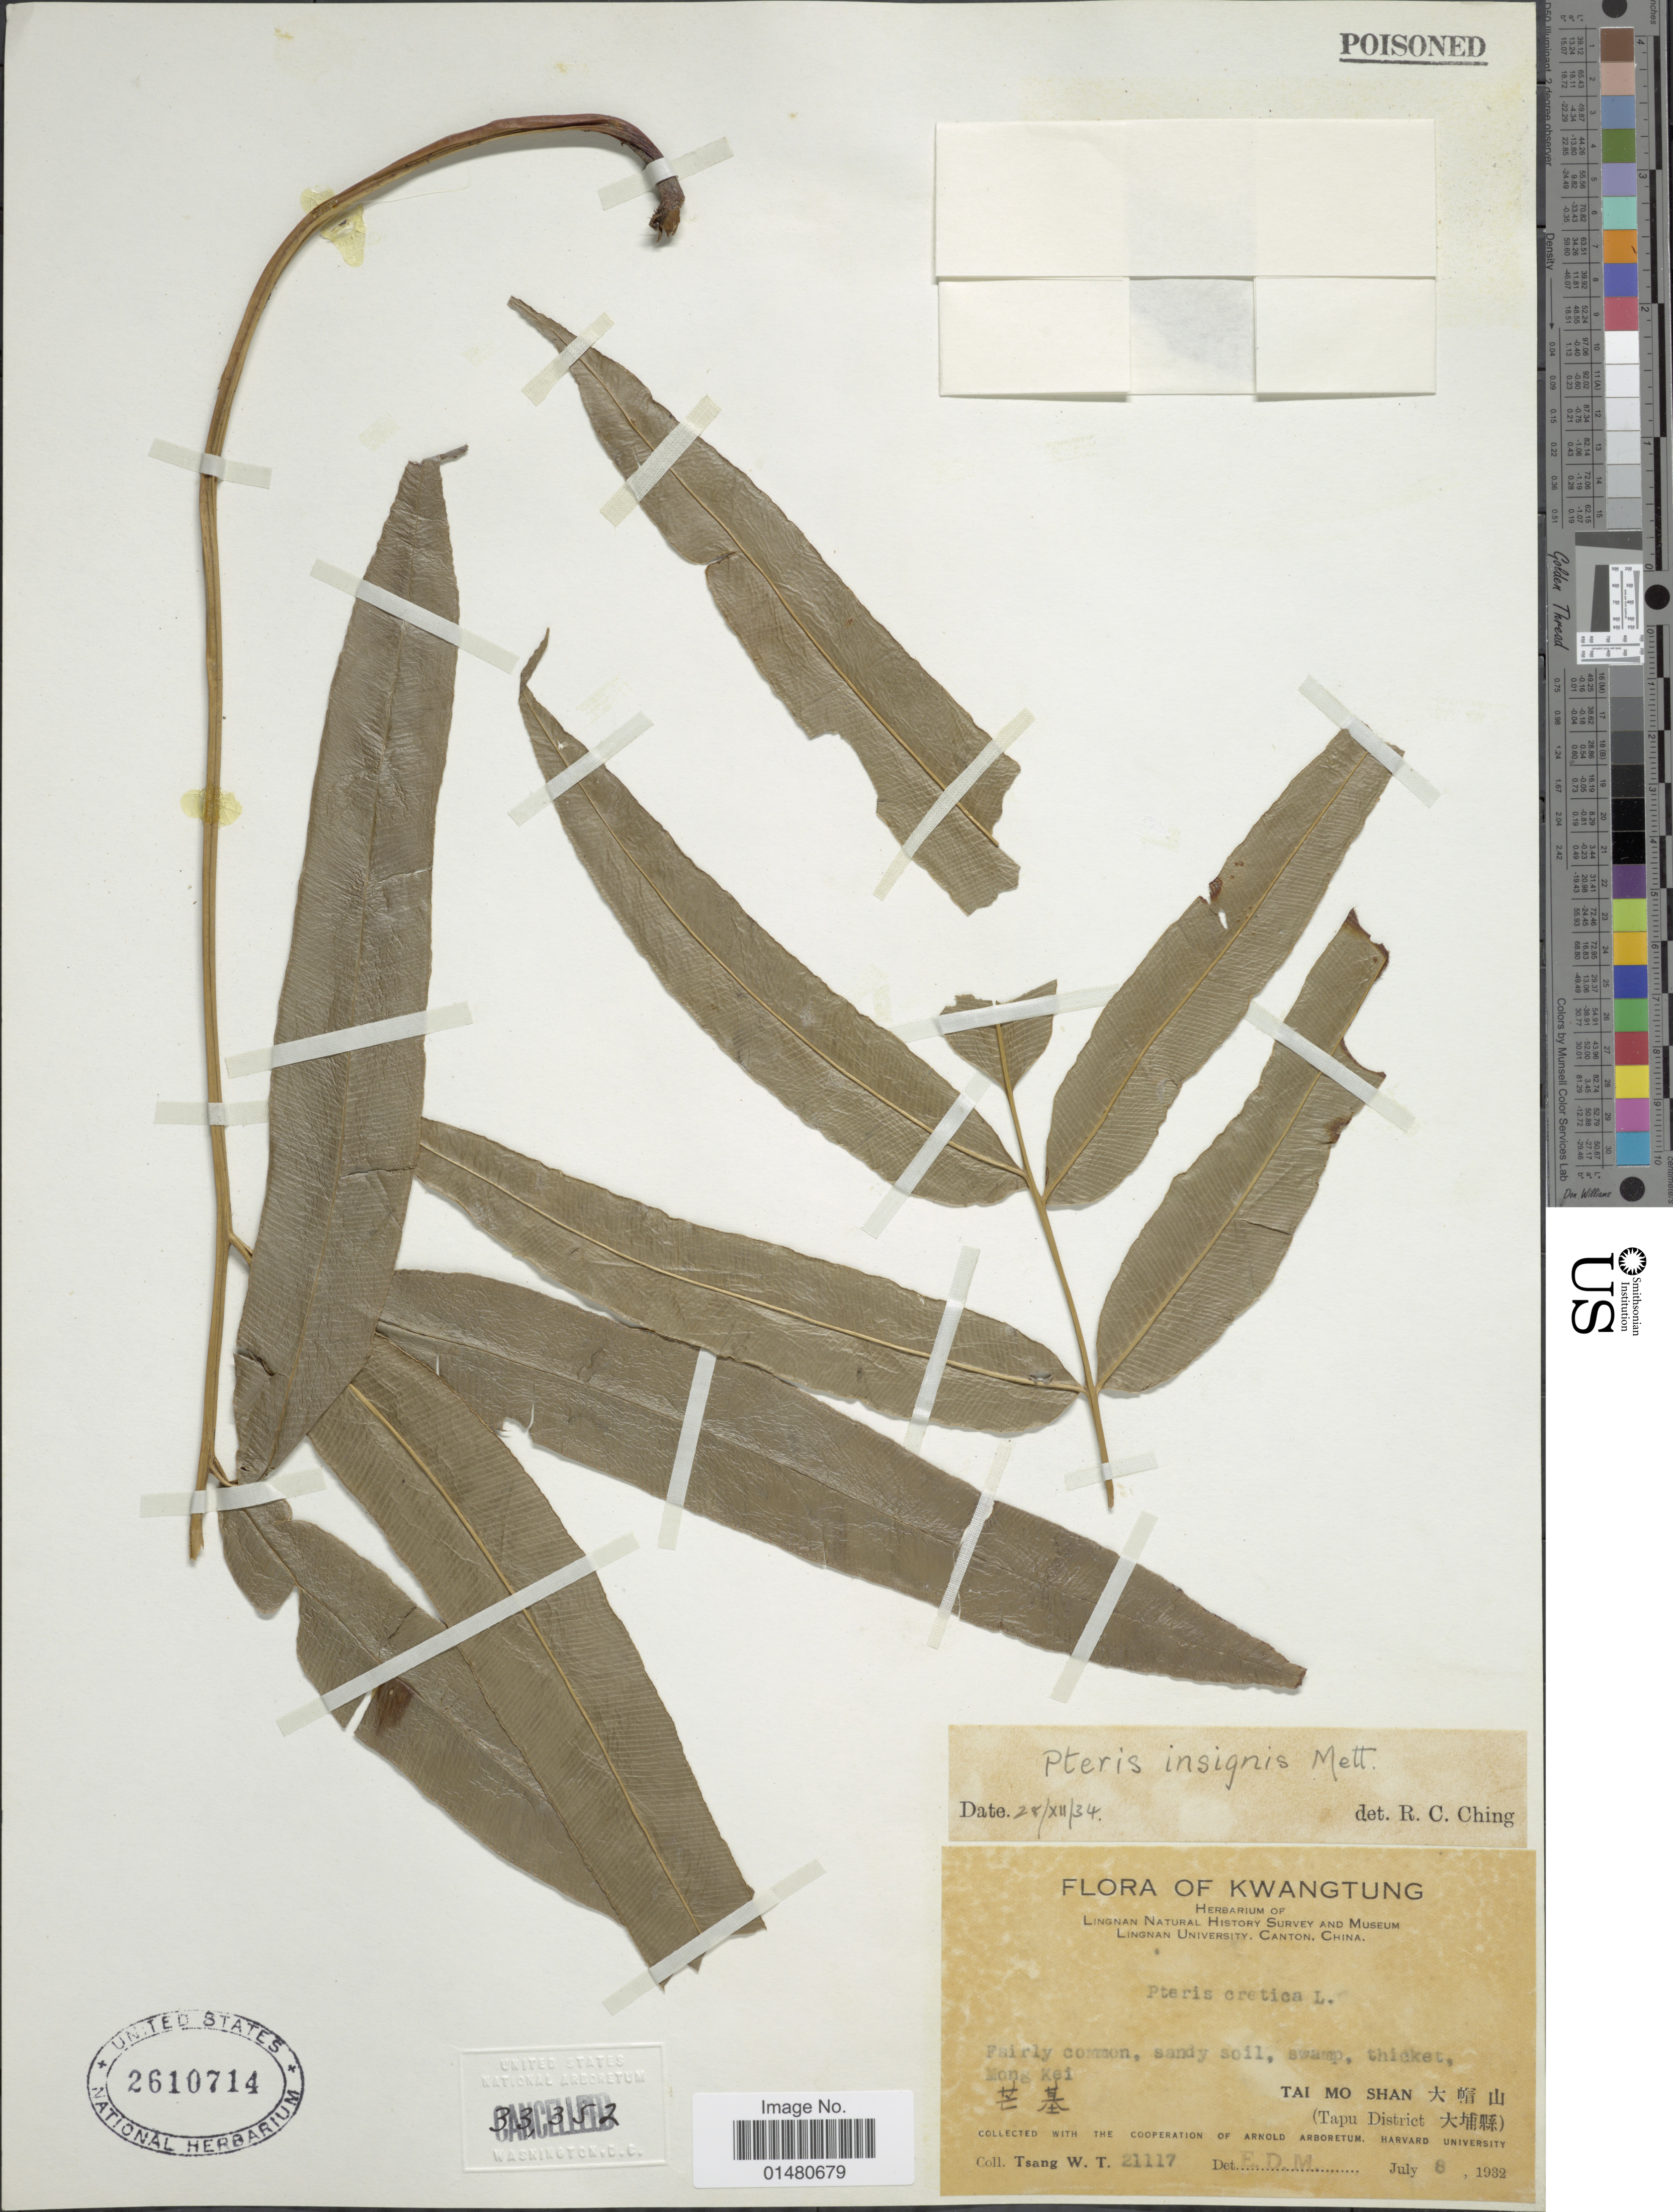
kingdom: Plantae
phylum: Tracheophyta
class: Polypodiopsida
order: Polypodiales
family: Pteridaceae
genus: Pteris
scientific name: Pteris insignis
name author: Mett. ex Kuhn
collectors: W. T. Tsang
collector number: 21117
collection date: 1932-07-08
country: China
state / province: Guangdong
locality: Mong Kei, Tai Mo Shan X, (Tapu District X)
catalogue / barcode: US 2610714